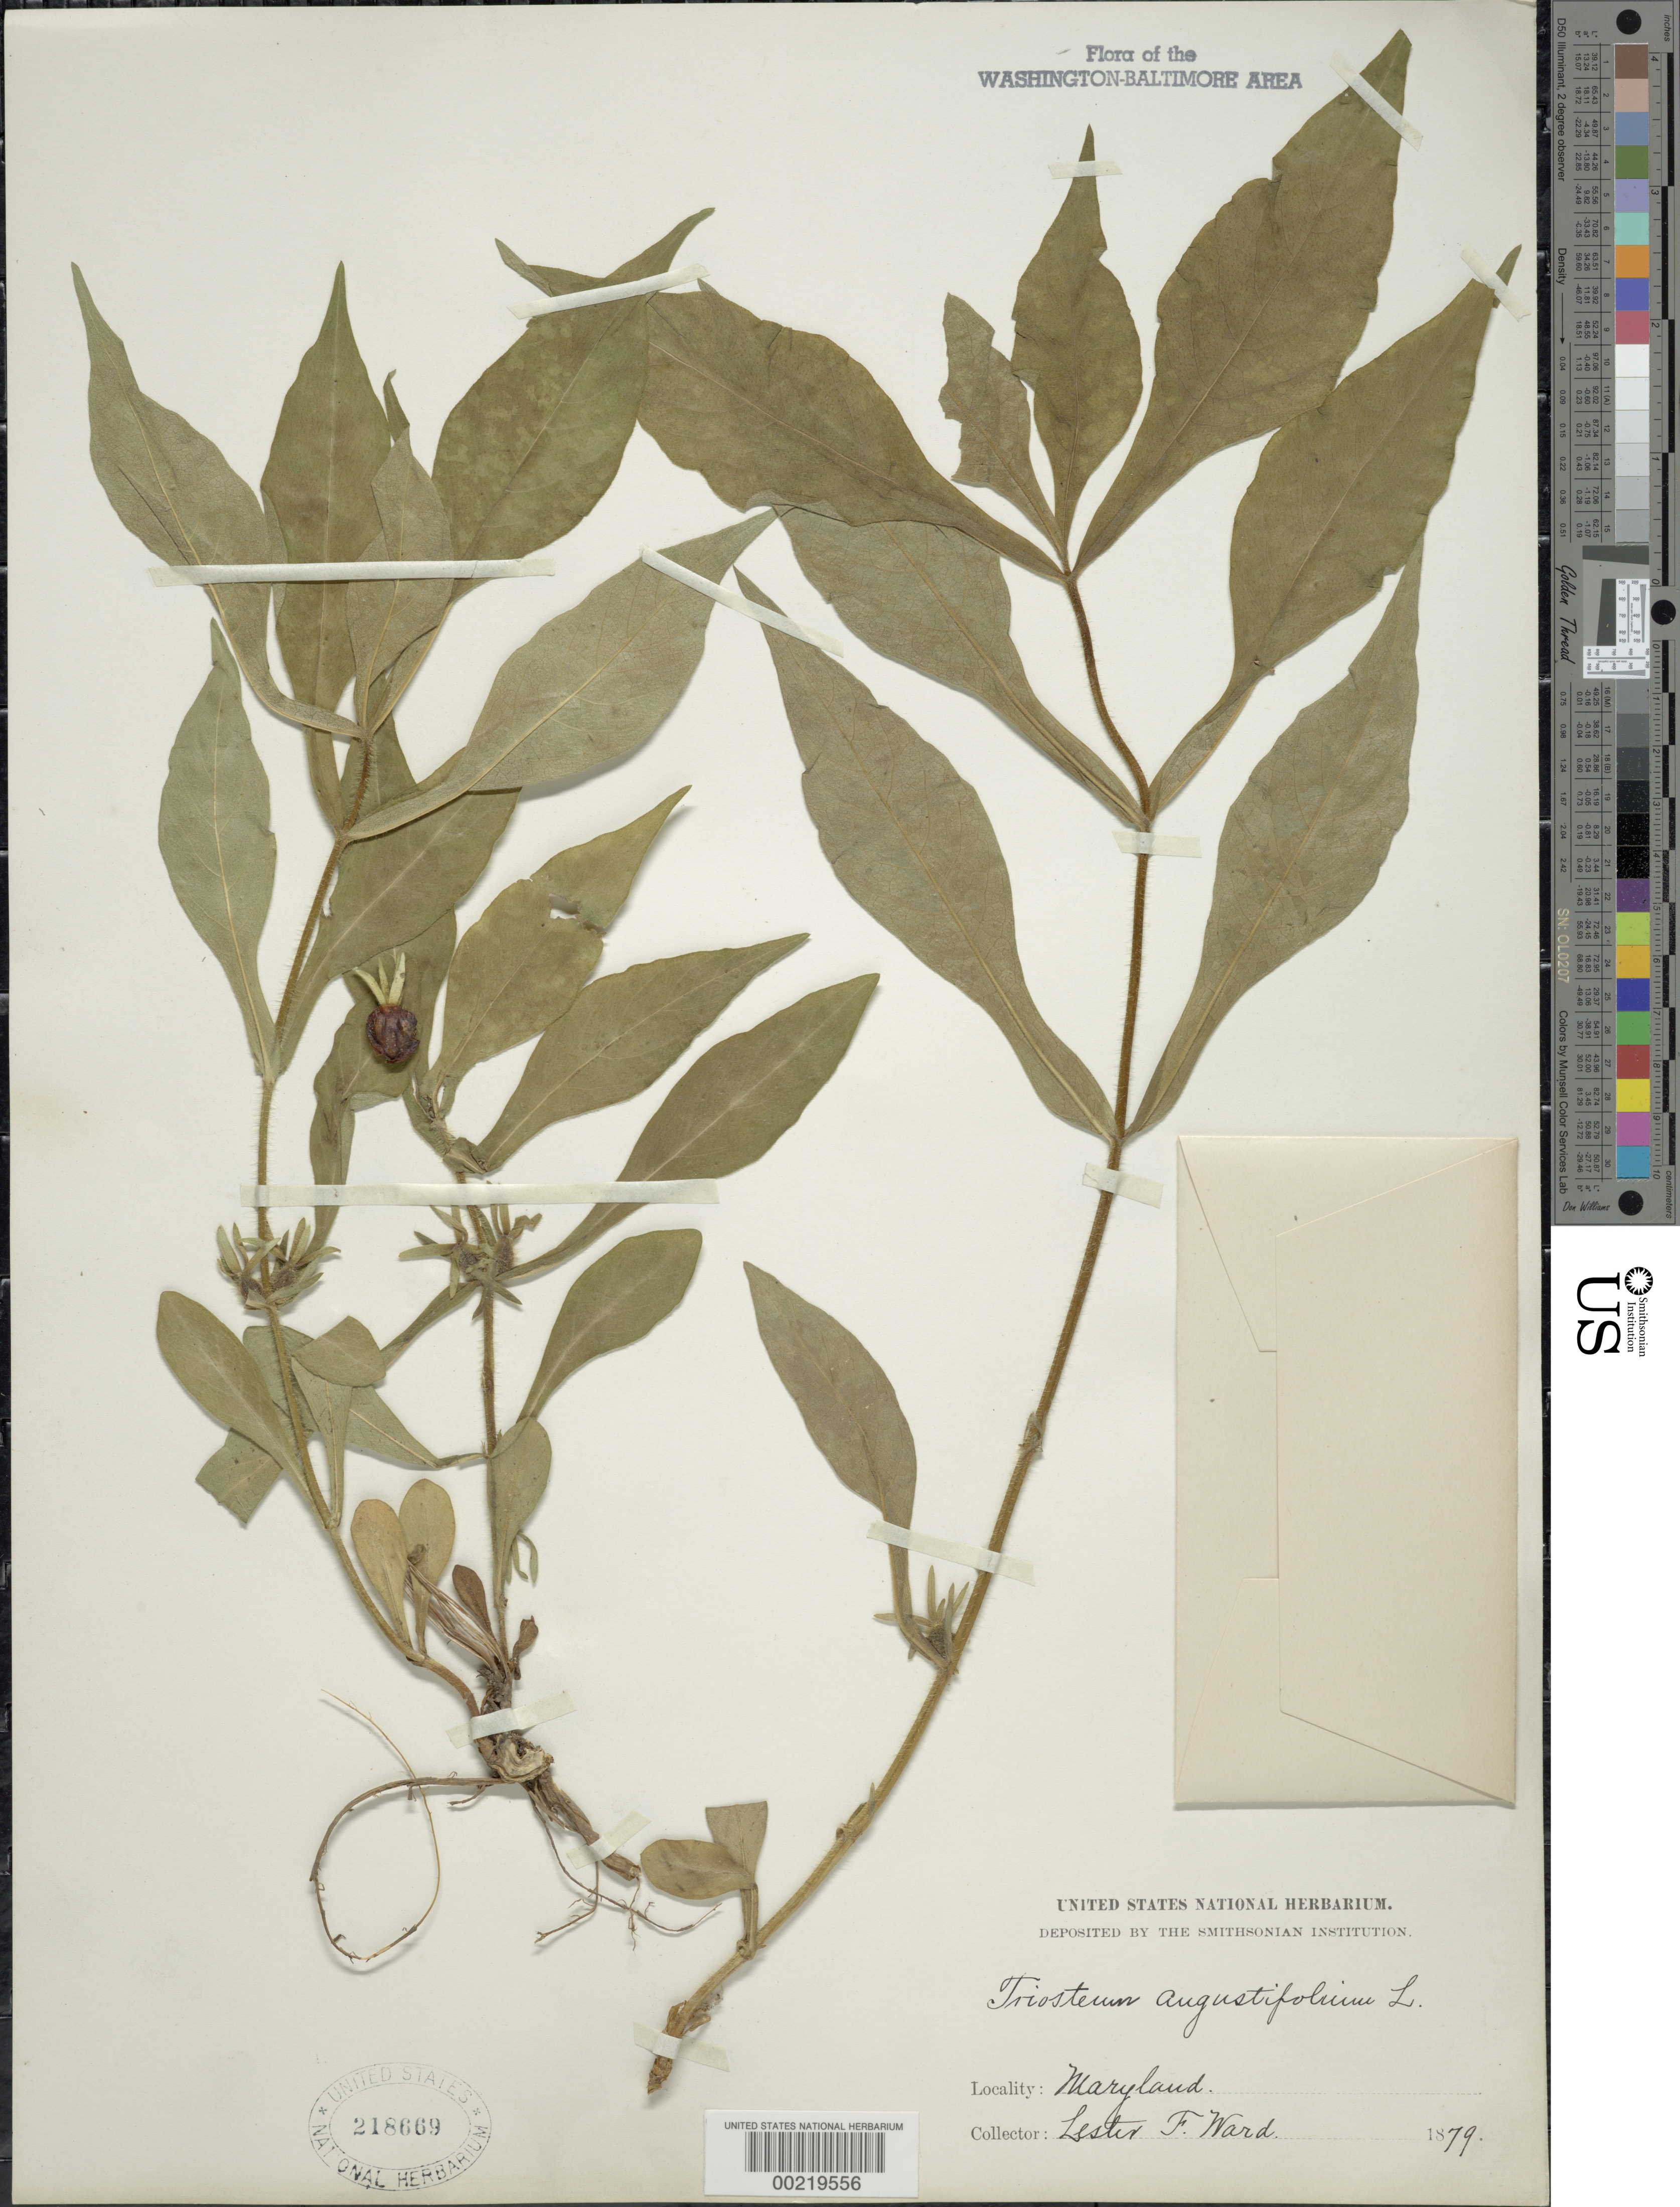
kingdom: Plantae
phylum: Tracheophyta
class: Magnoliopsida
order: Dipsacales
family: Caprifoliaceae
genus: Triosteum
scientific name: Triosteum angustifolium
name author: L.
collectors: L. F. Ward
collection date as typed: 1879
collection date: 1879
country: United States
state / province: Maryland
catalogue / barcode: US 218669